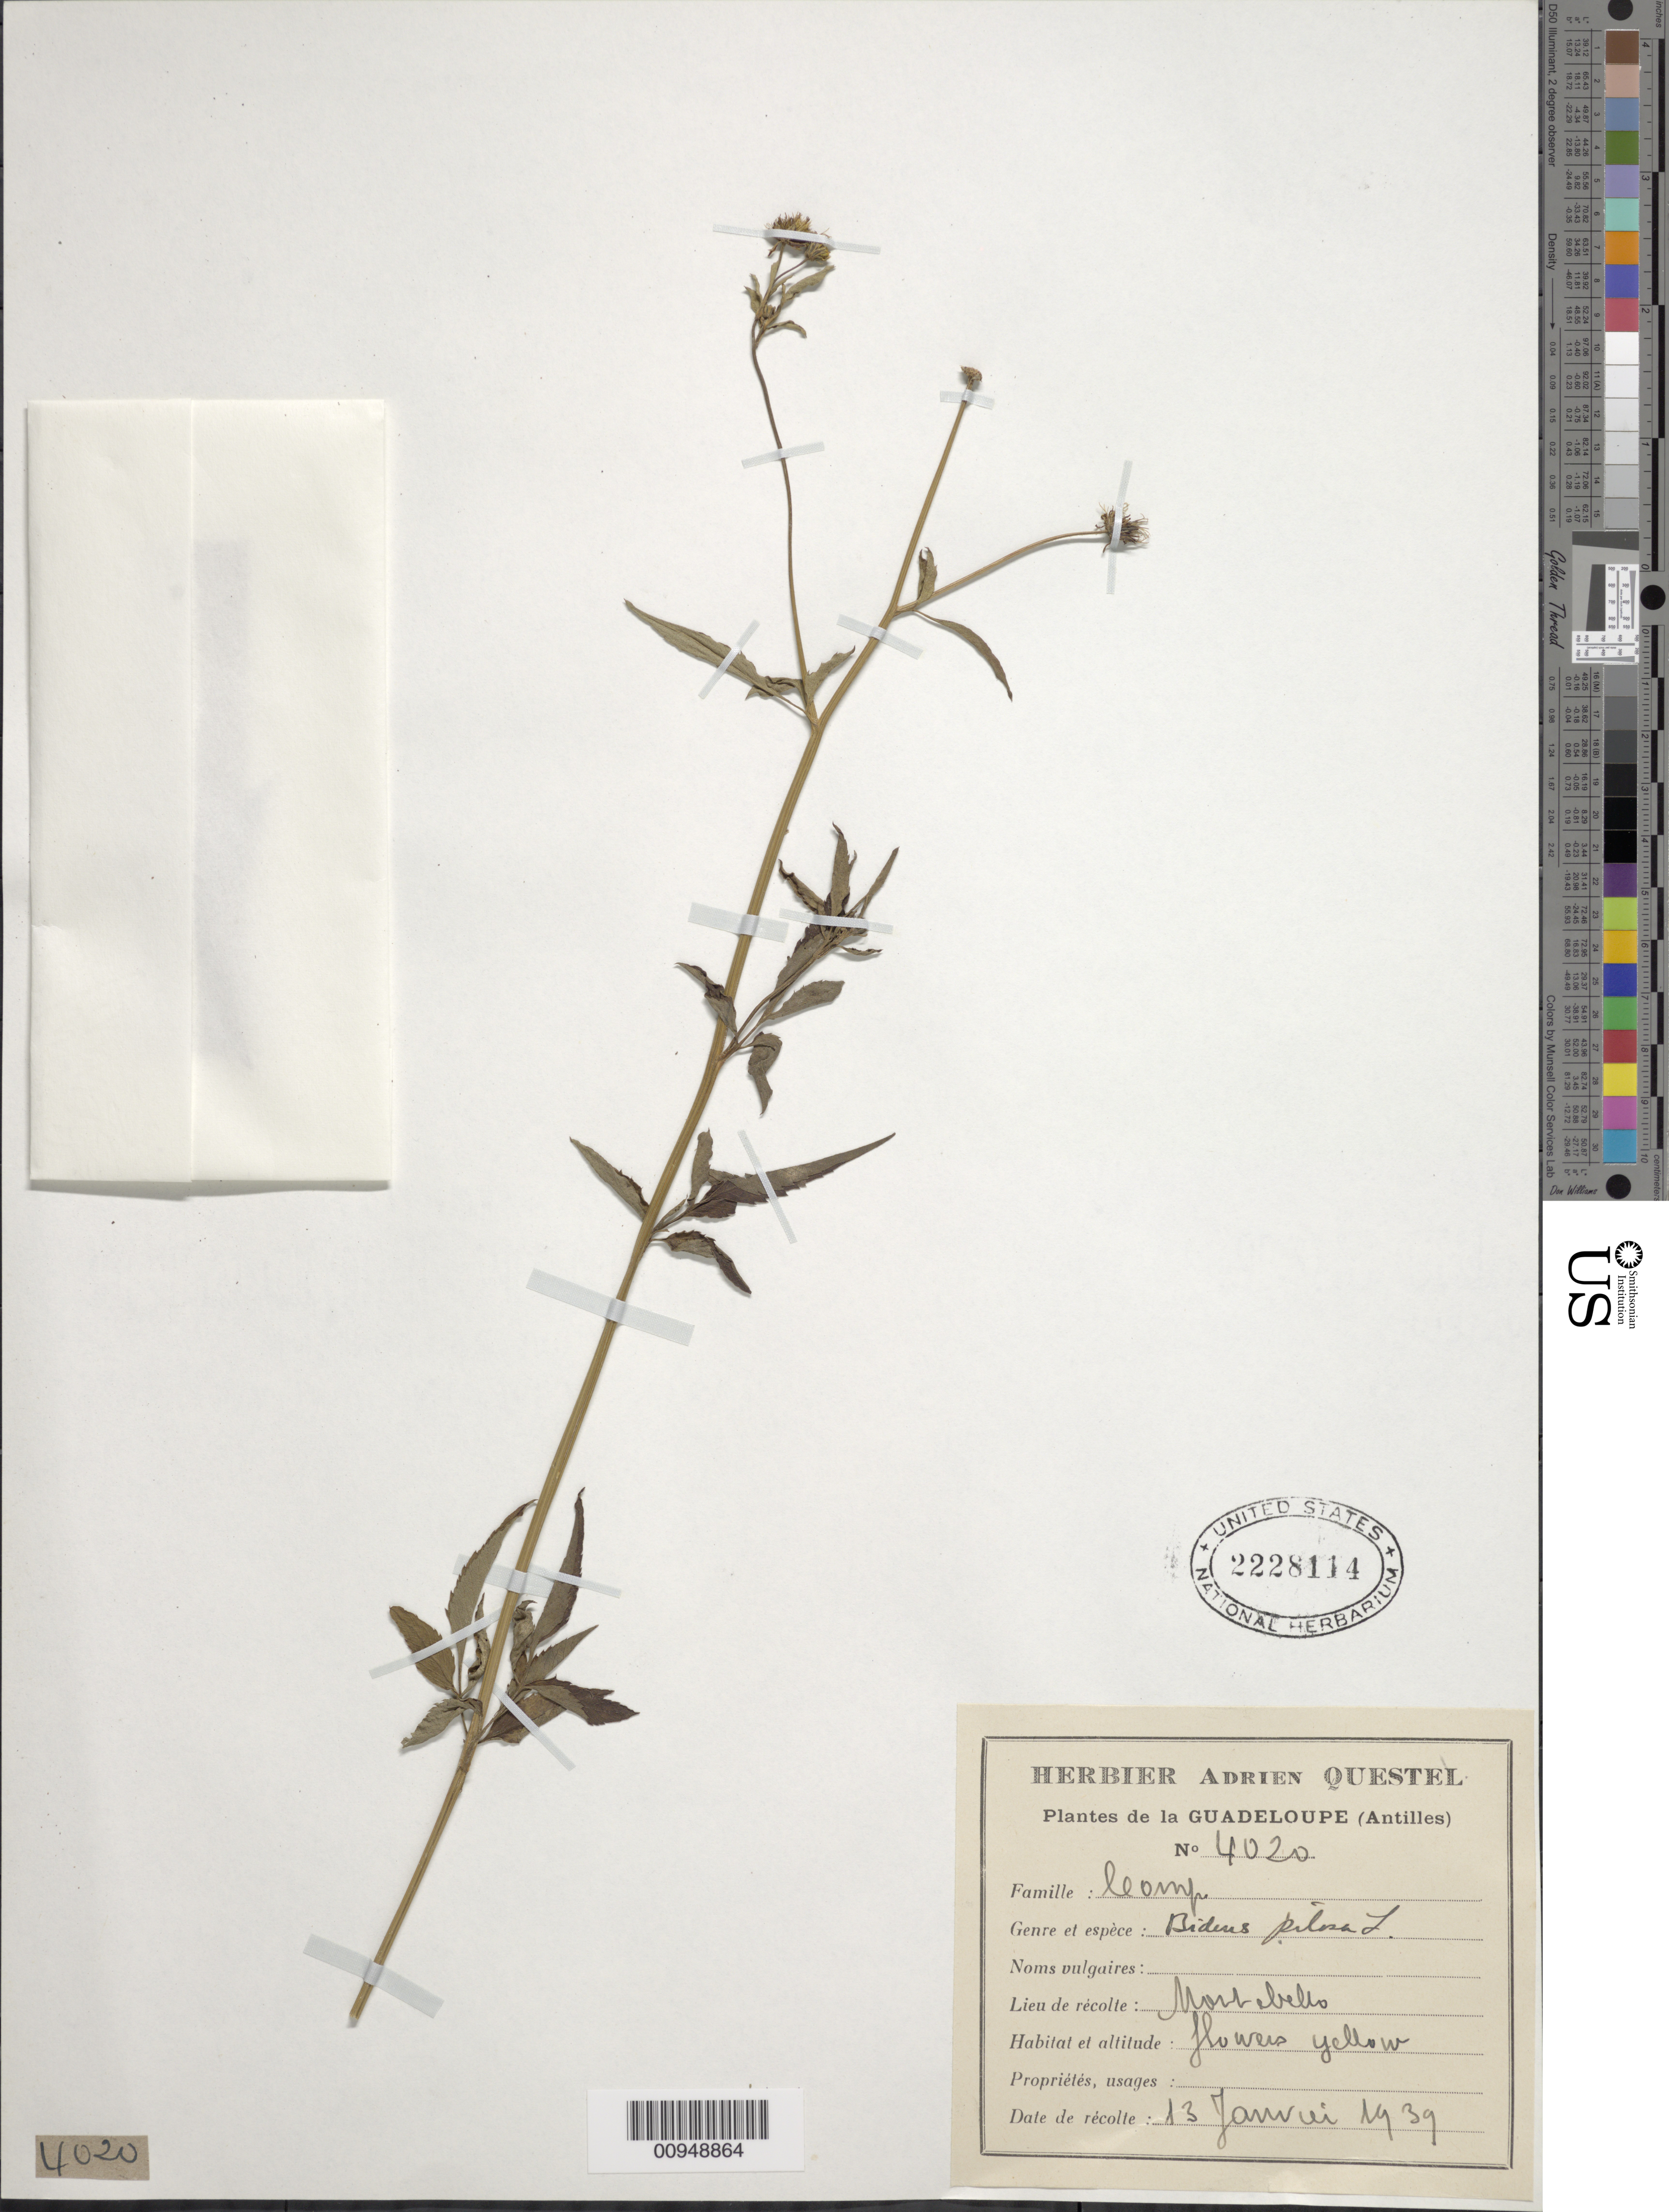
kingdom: Plantae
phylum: Tracheophyta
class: Magnoliopsida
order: Asterales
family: Asteraceae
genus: Bidens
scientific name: Bidens pilosa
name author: L.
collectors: A. Questel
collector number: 4020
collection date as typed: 13 Jan 1939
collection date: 1939-01-13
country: Guadeloupe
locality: Mont Bello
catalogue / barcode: US 2228114